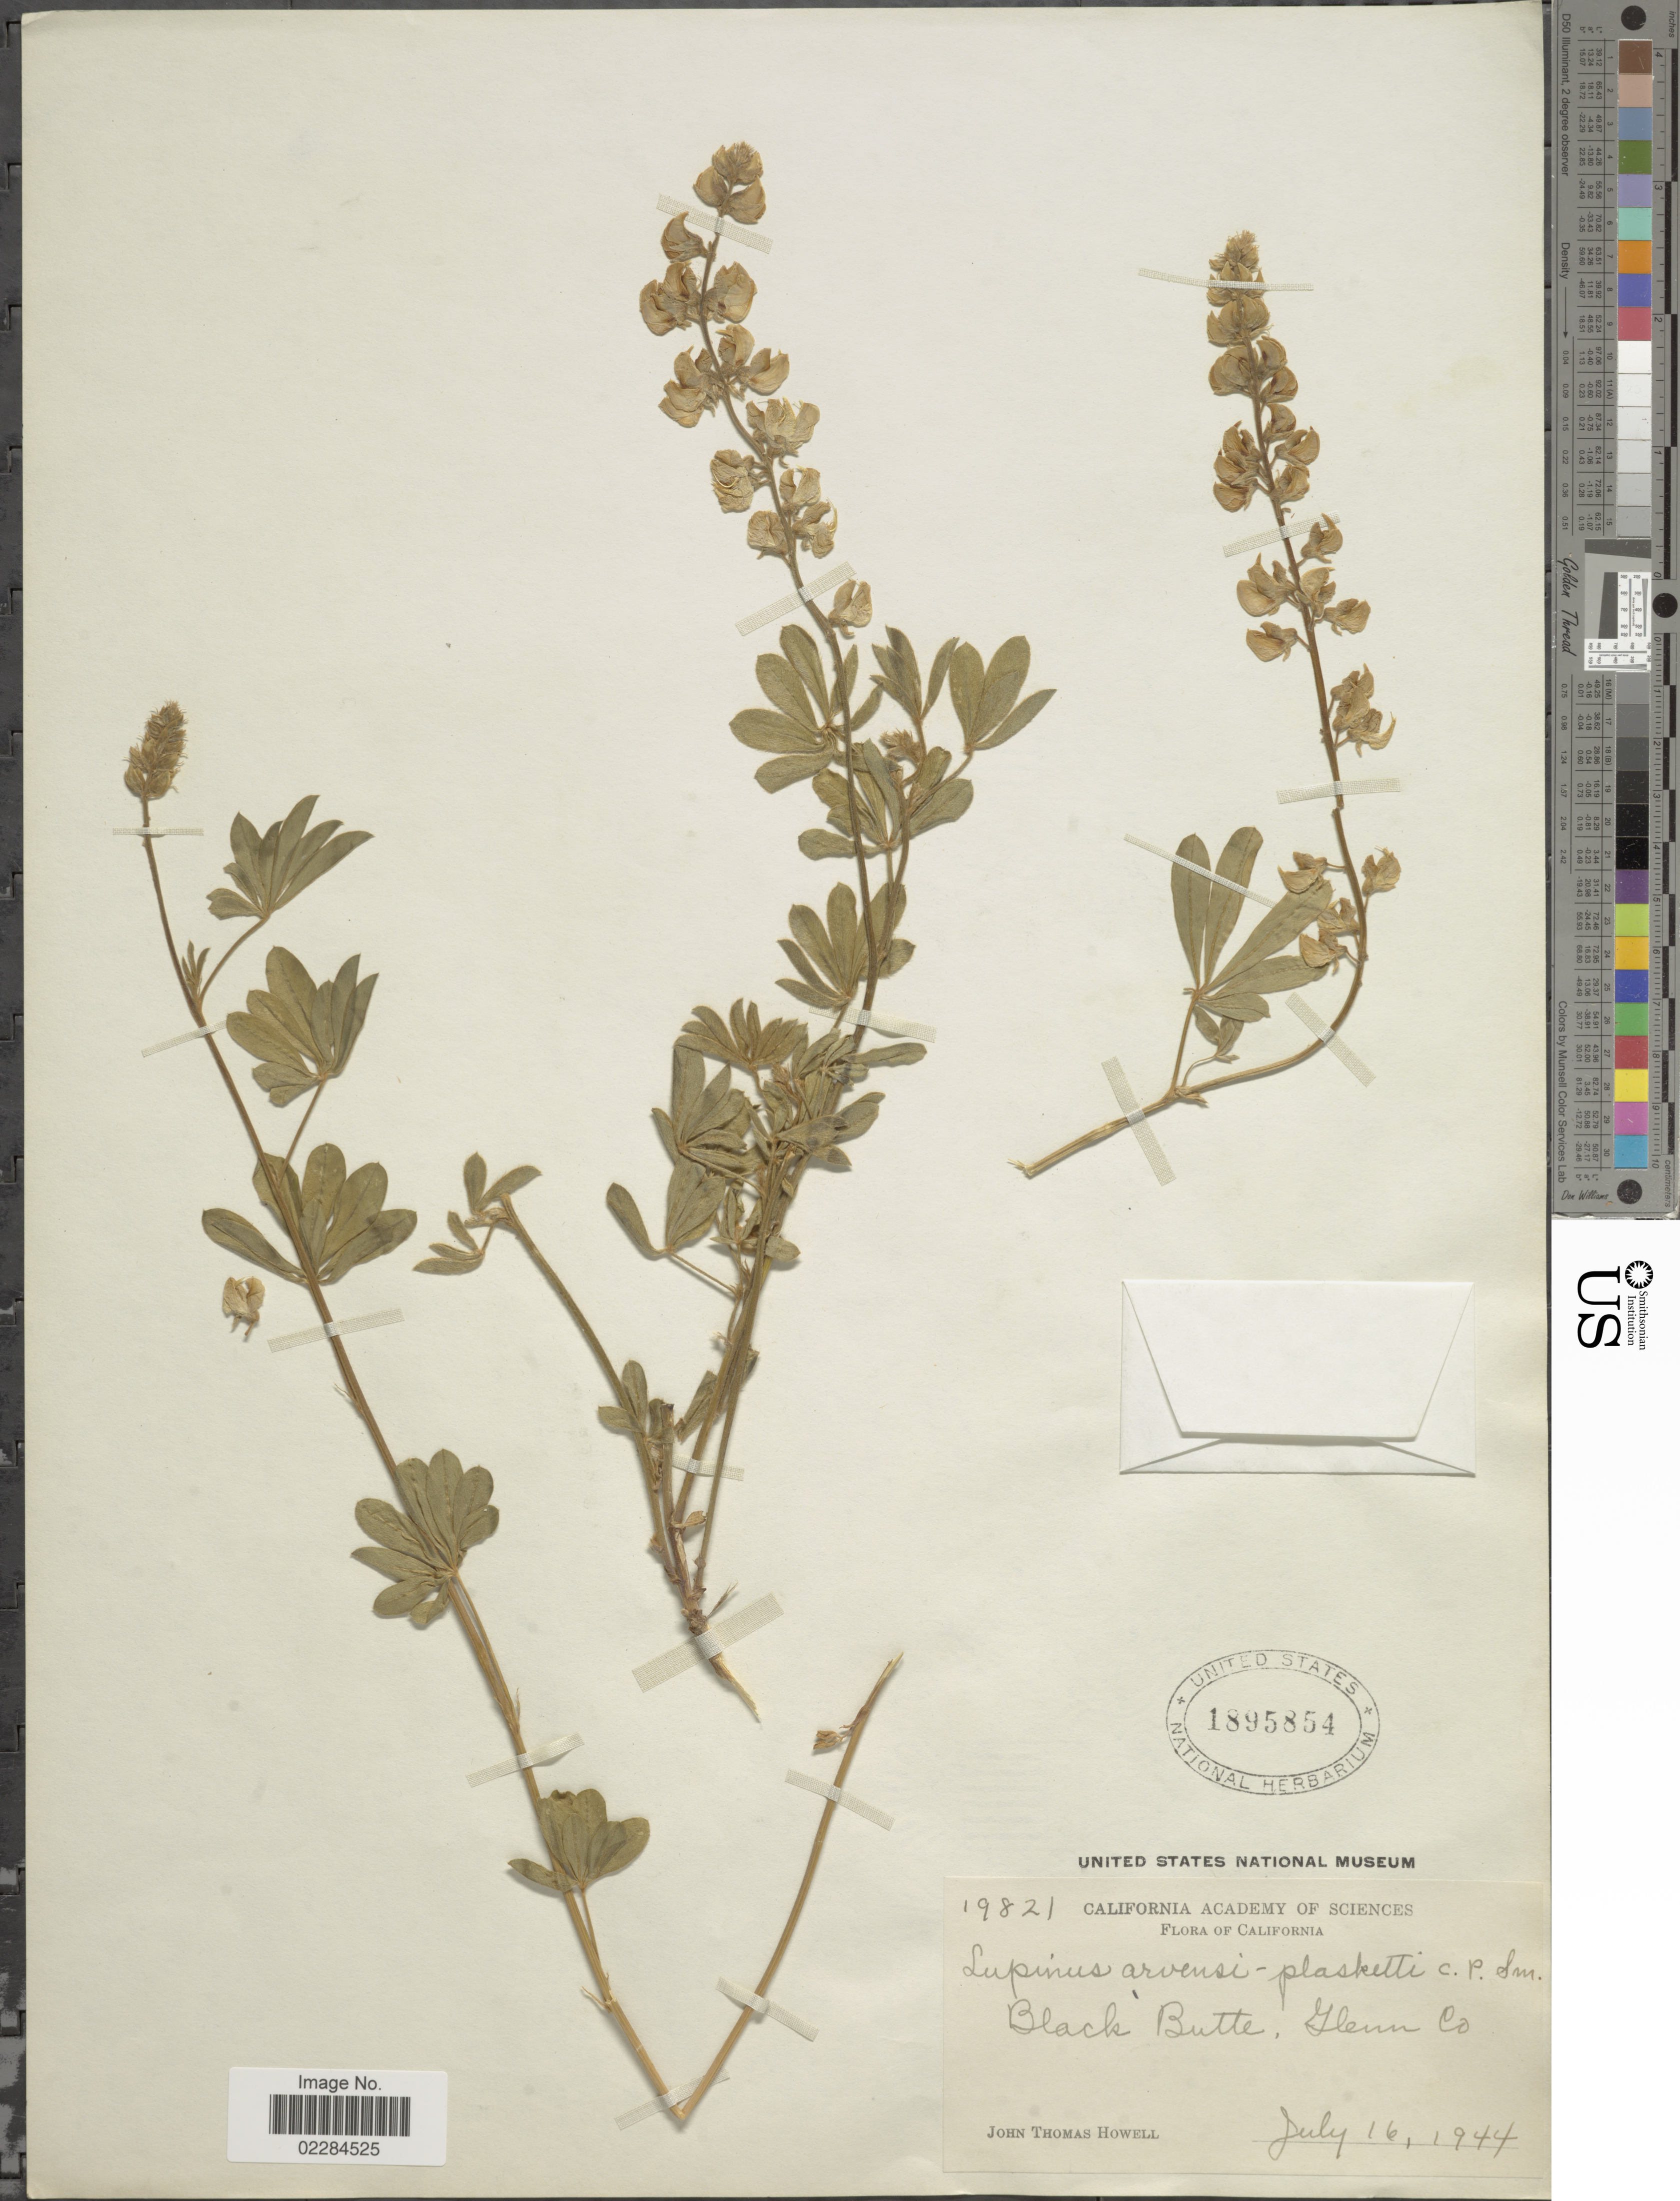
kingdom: Plantae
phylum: Tracheophyta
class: Magnoliopsida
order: Fabales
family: Fabaceae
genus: Lupinus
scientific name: Lupinus arvensi-plasketti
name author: C.P. Sm.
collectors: J. T. Howell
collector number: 19821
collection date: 1944-07-16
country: United States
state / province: California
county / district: Glenn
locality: Black Butte, Glenn Co.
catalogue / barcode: US 1895854